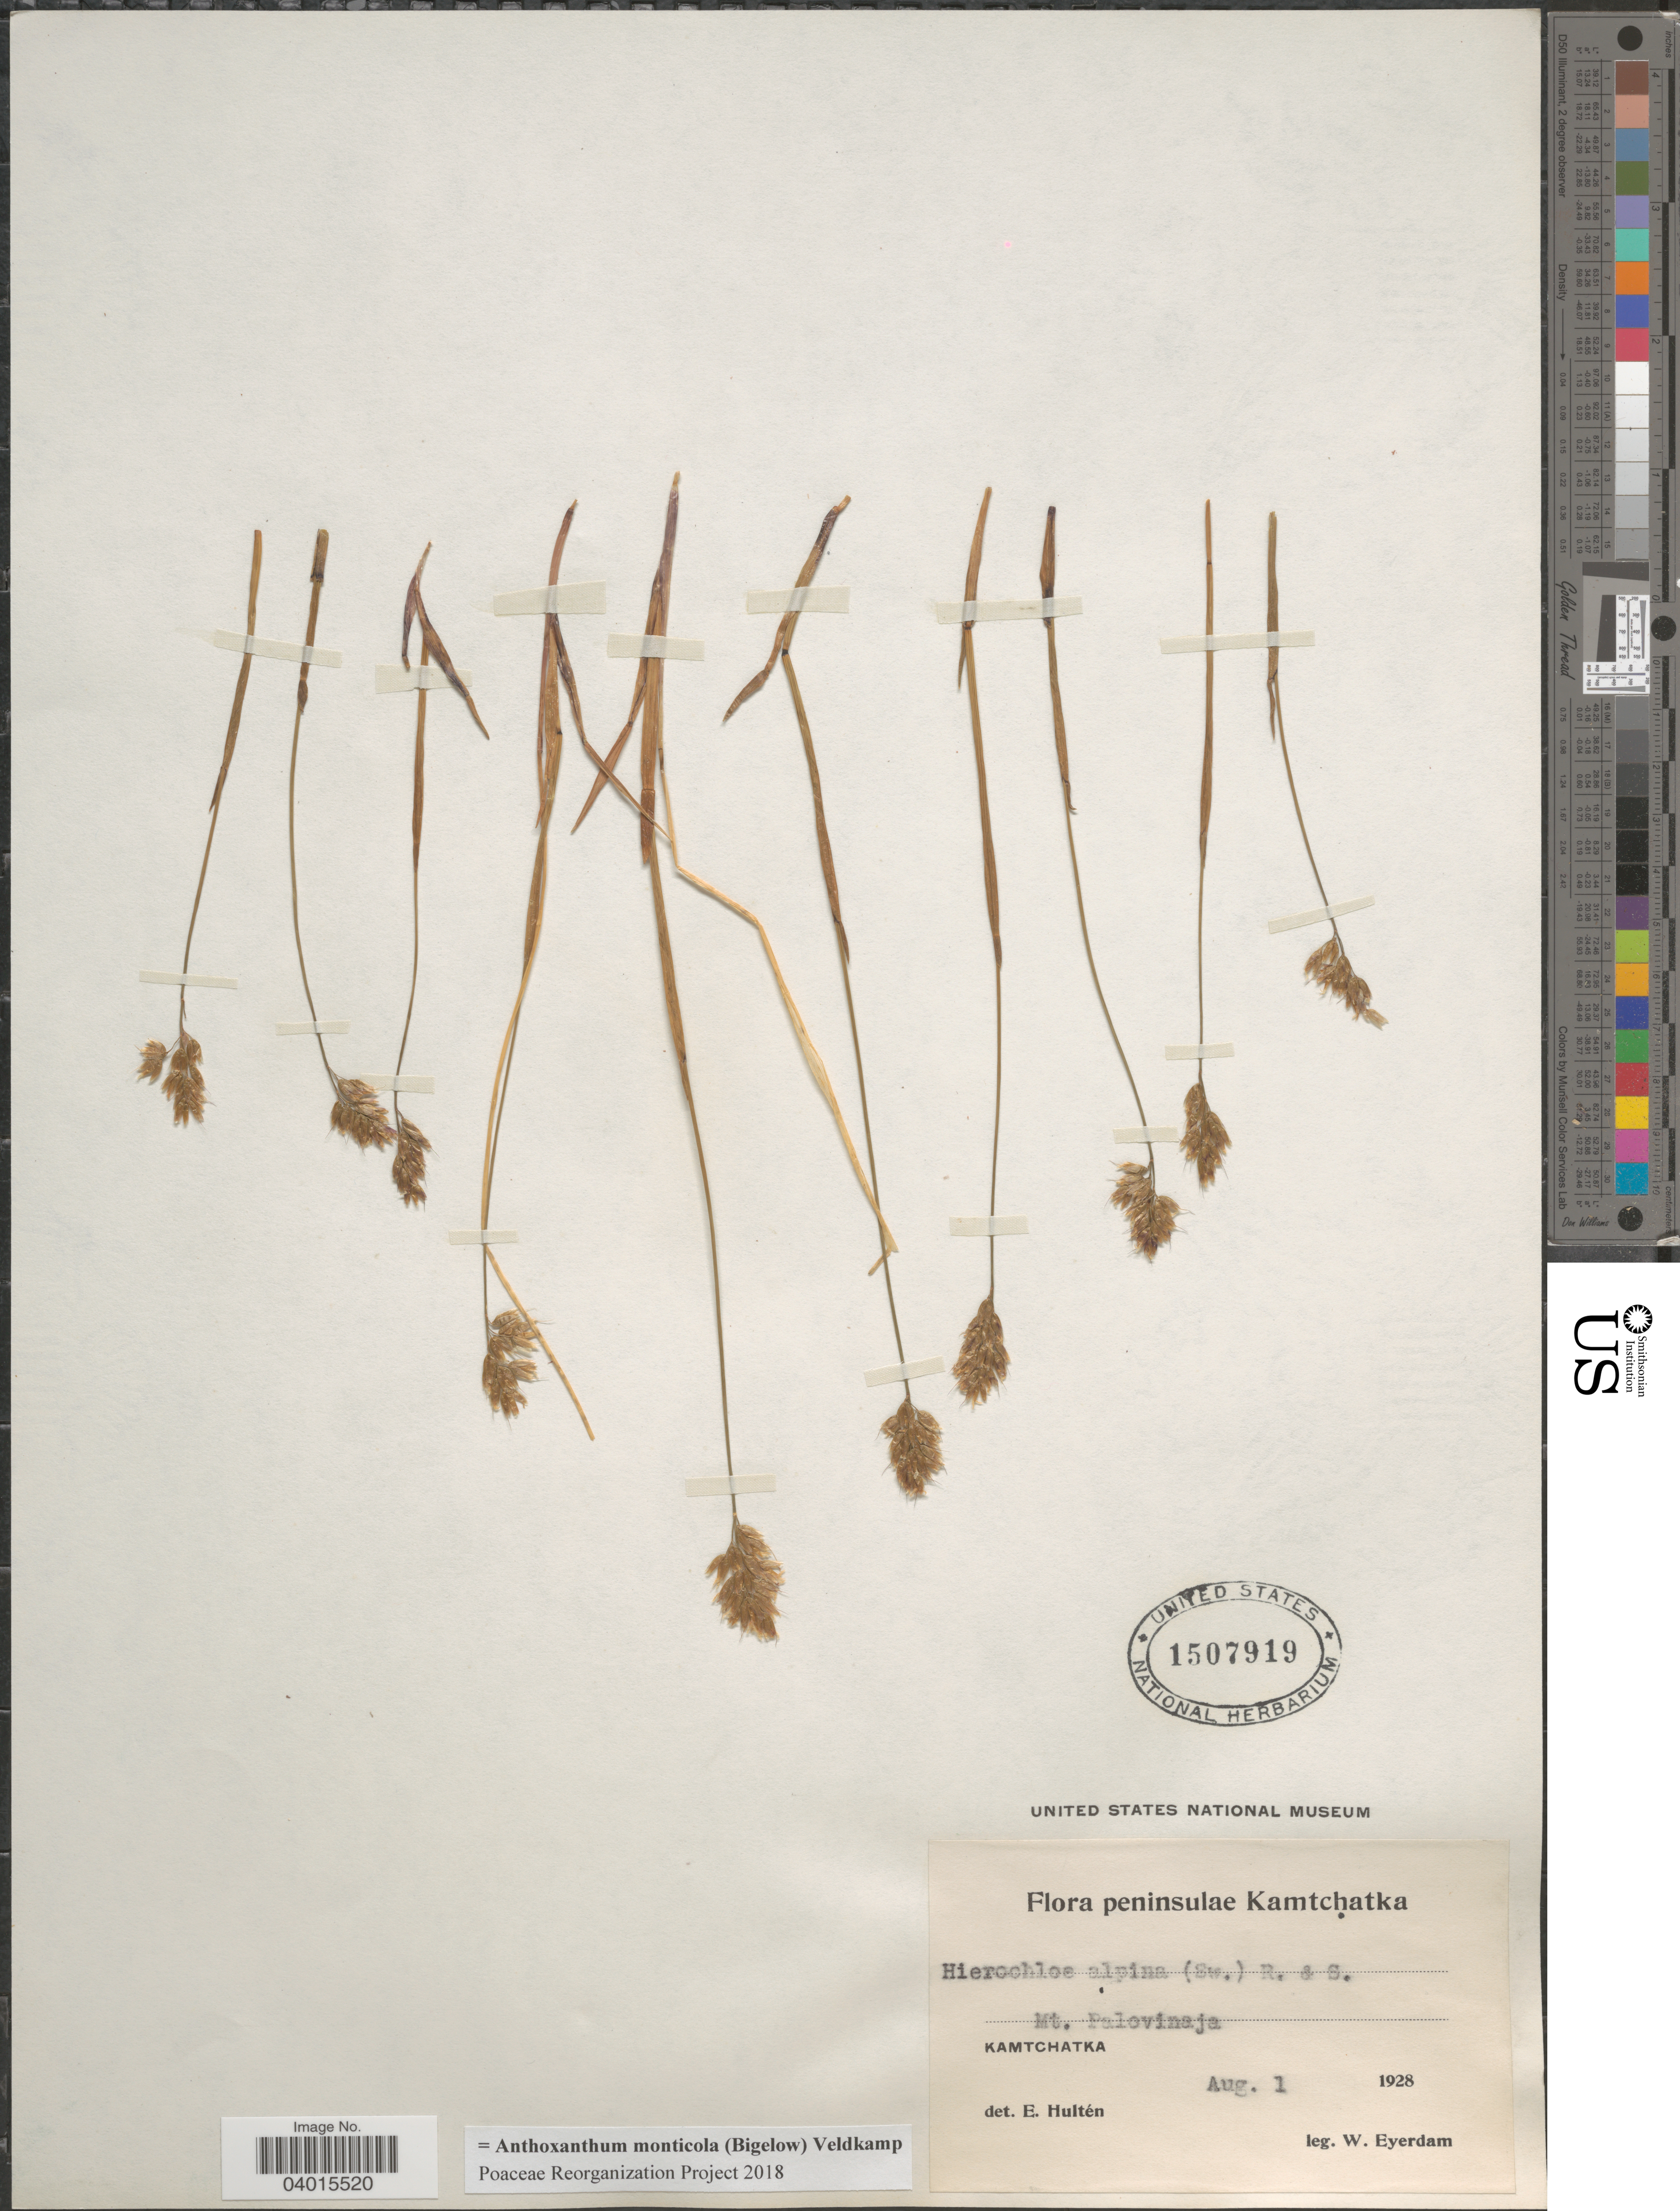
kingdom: Plantae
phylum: Tracheophyta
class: Liliopsida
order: Poales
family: Poaceae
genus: Anthoxanthum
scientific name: Anthoxanthum monticola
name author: (Bigelow) Veldkamp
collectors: W. J. Eyerdam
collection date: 1928-08-01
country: Russian Federation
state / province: Kamchatka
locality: Peninsulae Kamtchatka. Mt. Palovinaja. Kamtchatka.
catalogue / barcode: US 1507919